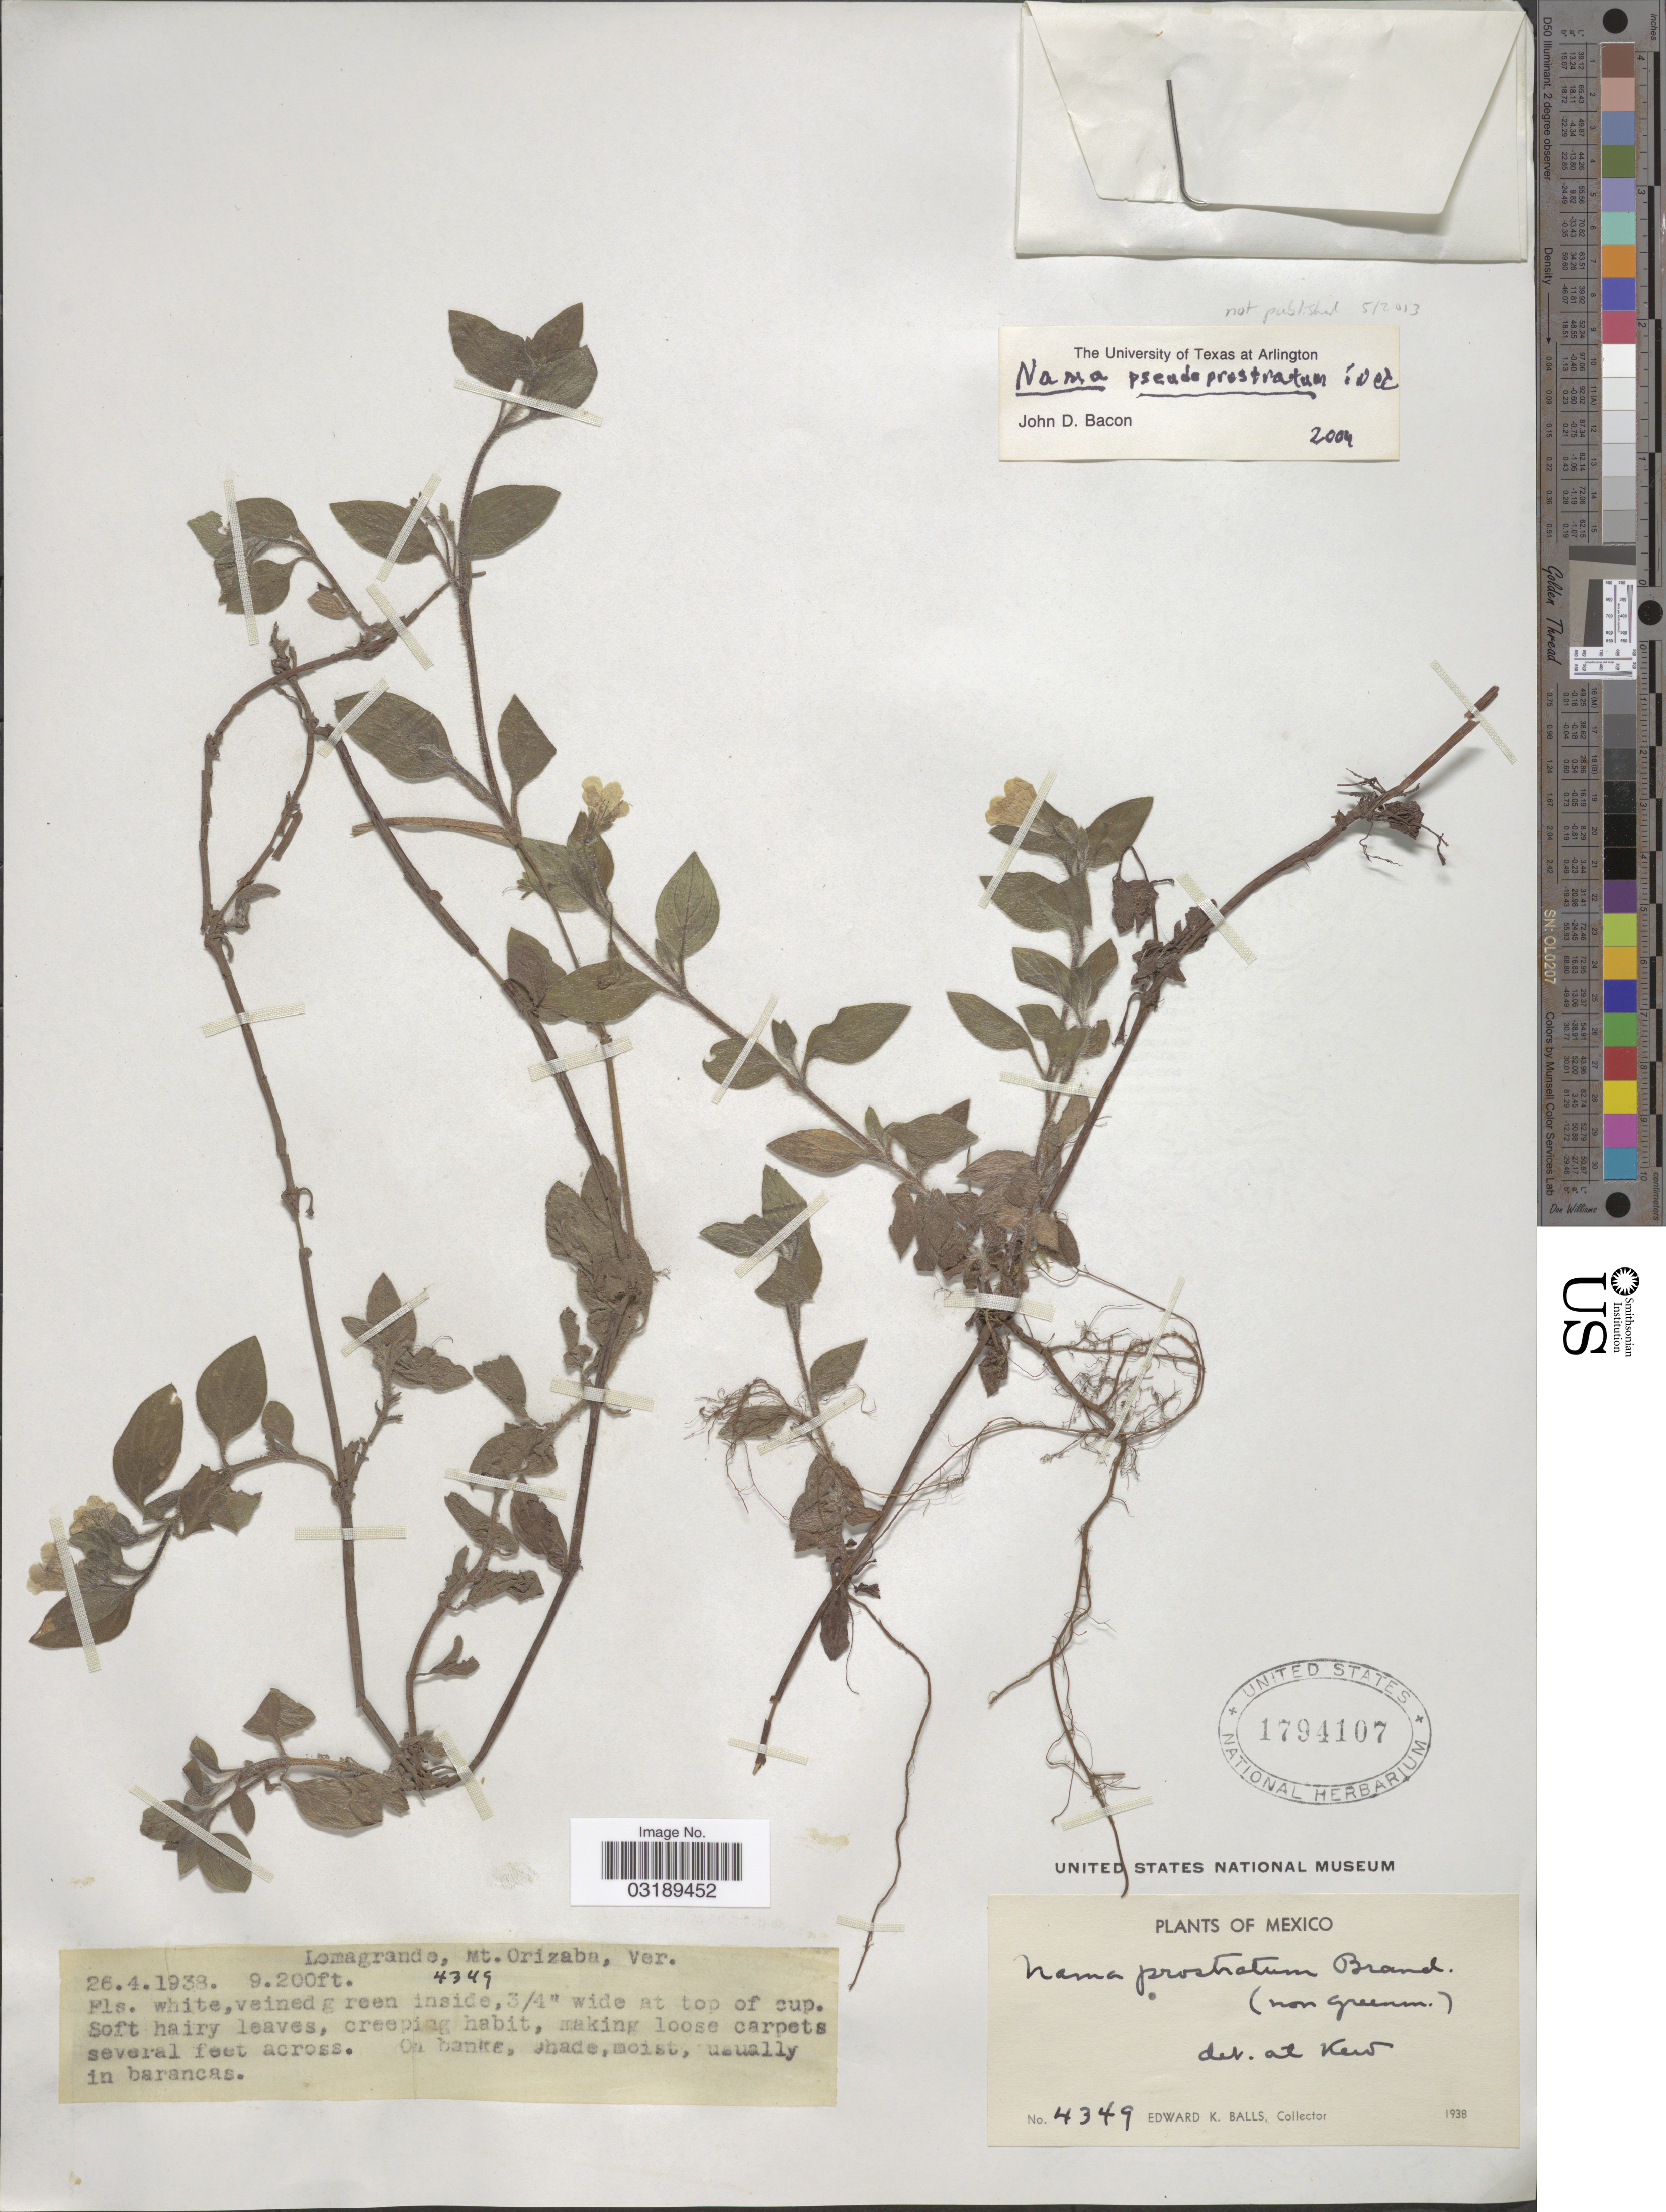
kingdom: Plantae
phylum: Tracheophyta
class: Magnoliopsida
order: Boraginales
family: Namaceae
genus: Nama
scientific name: Nama prostrata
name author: Brand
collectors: E. K. Balls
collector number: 4349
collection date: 1938-04-26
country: Mexico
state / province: Veracruz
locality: Lomagrande, Mt. Orizaba, Ver.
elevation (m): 2804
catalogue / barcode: US 1794107